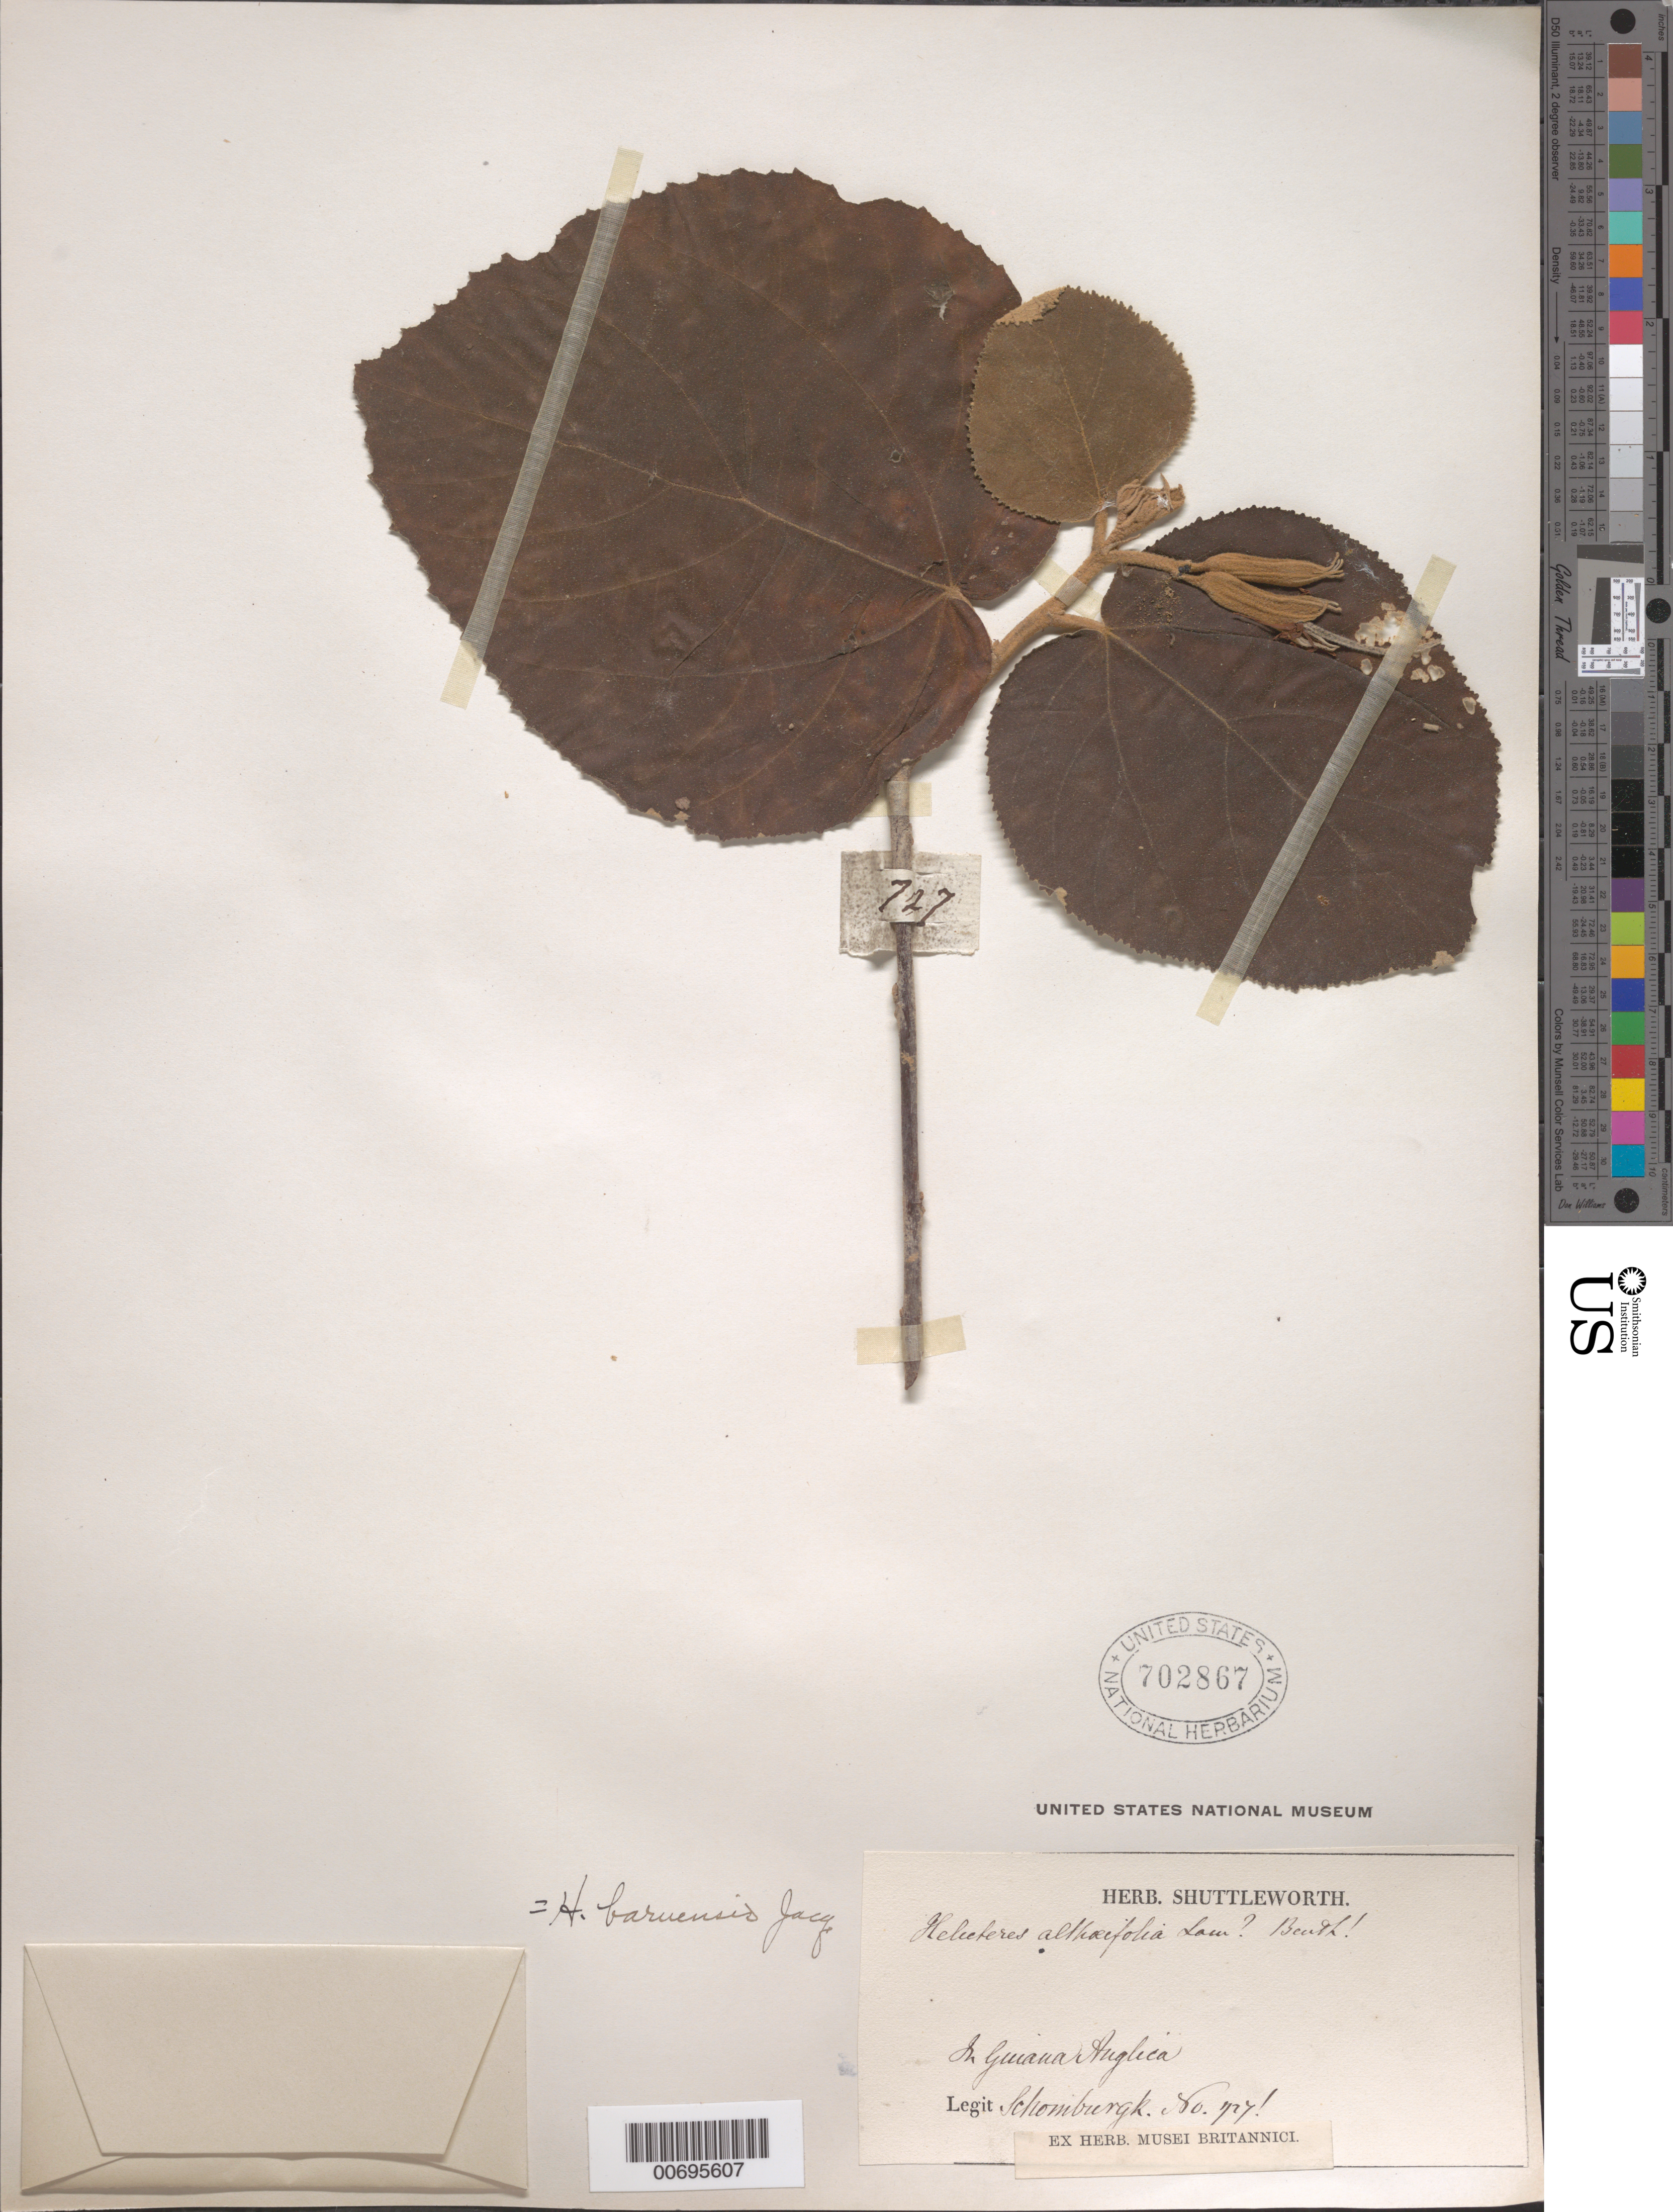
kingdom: Plantae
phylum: Tracheophyta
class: Magnoliopsida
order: Malvales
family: Malvaceae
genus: Helicteres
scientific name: Helicteres baruensis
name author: Jacq.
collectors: -- Schomburgk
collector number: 717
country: Guyana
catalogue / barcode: US 702867